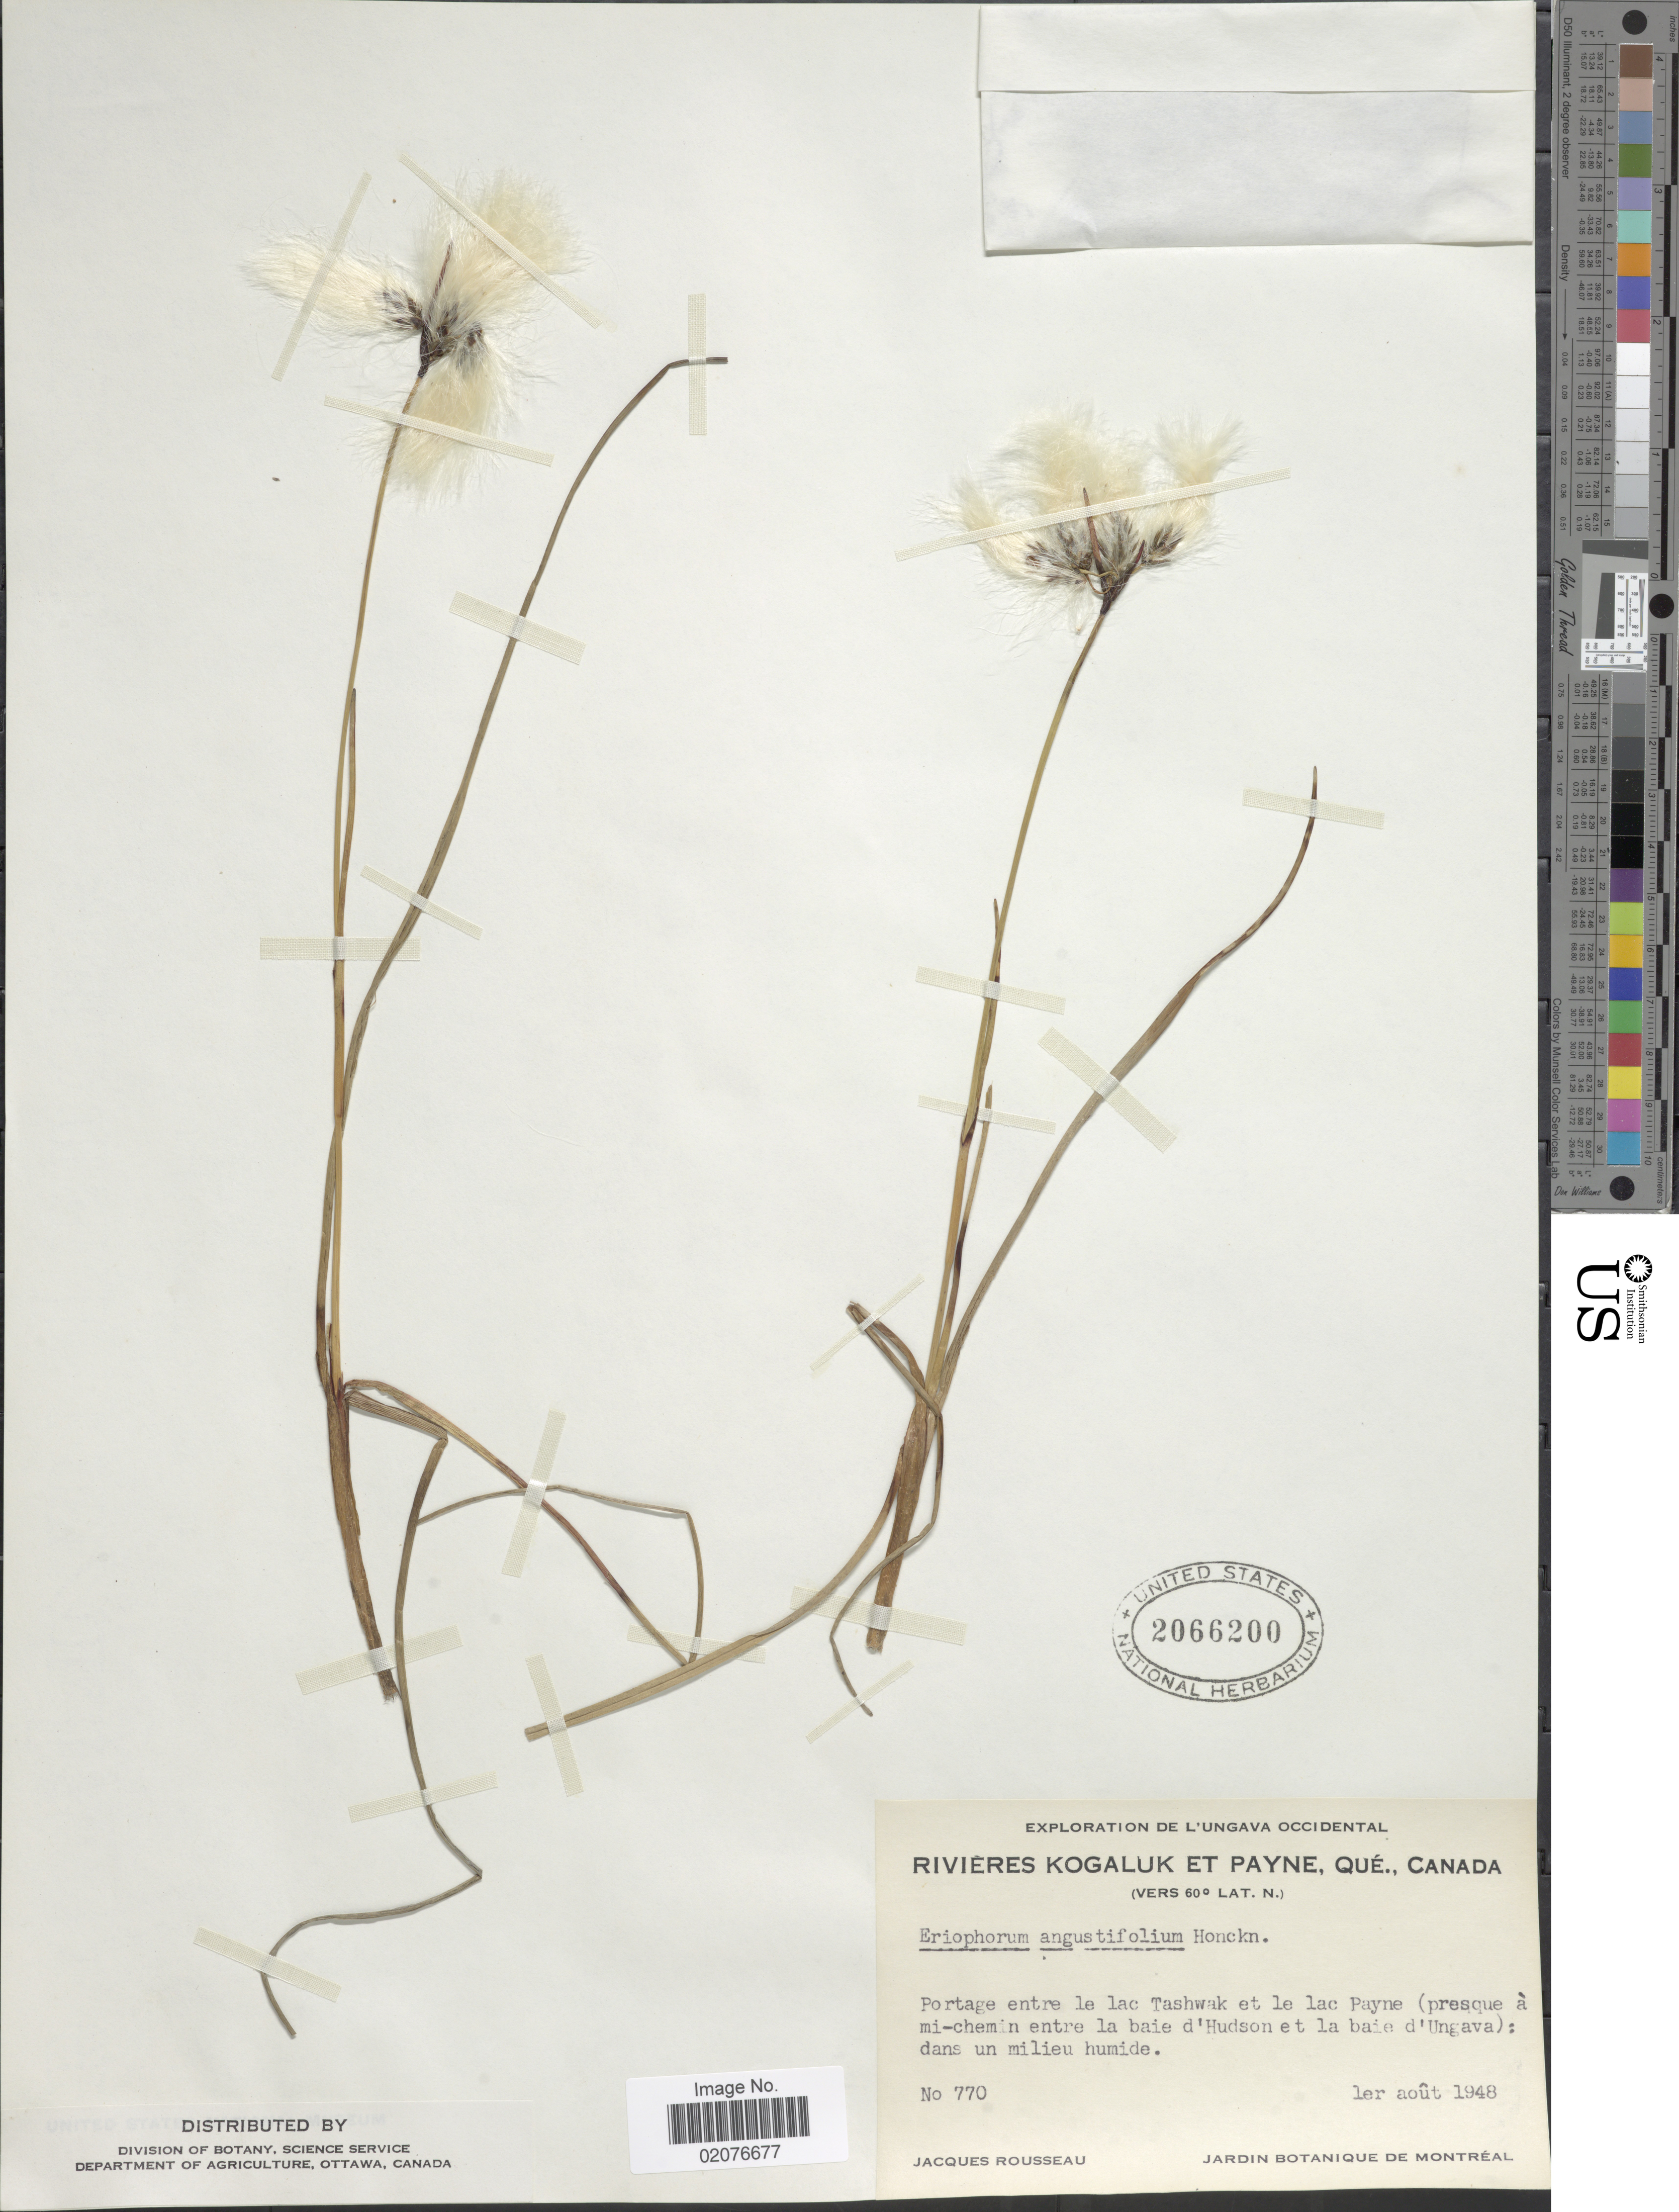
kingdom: Plantae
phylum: Tracheophyta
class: Liliopsida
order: Poales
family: Cyperaceae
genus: Eriophorum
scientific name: Eriophorum angustifolium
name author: Honck.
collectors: J. Rousseau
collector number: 770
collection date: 1948-08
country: Canada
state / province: Quebec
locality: L'Ungava Occidental, Rivières Koga;uk et Payne, Portage entre le lac Tashwak et le lac Payne (presque à mi-chemin entre la baie d'Hudson et la baie d'Ungava): dans un milieu humide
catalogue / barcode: US 2066200